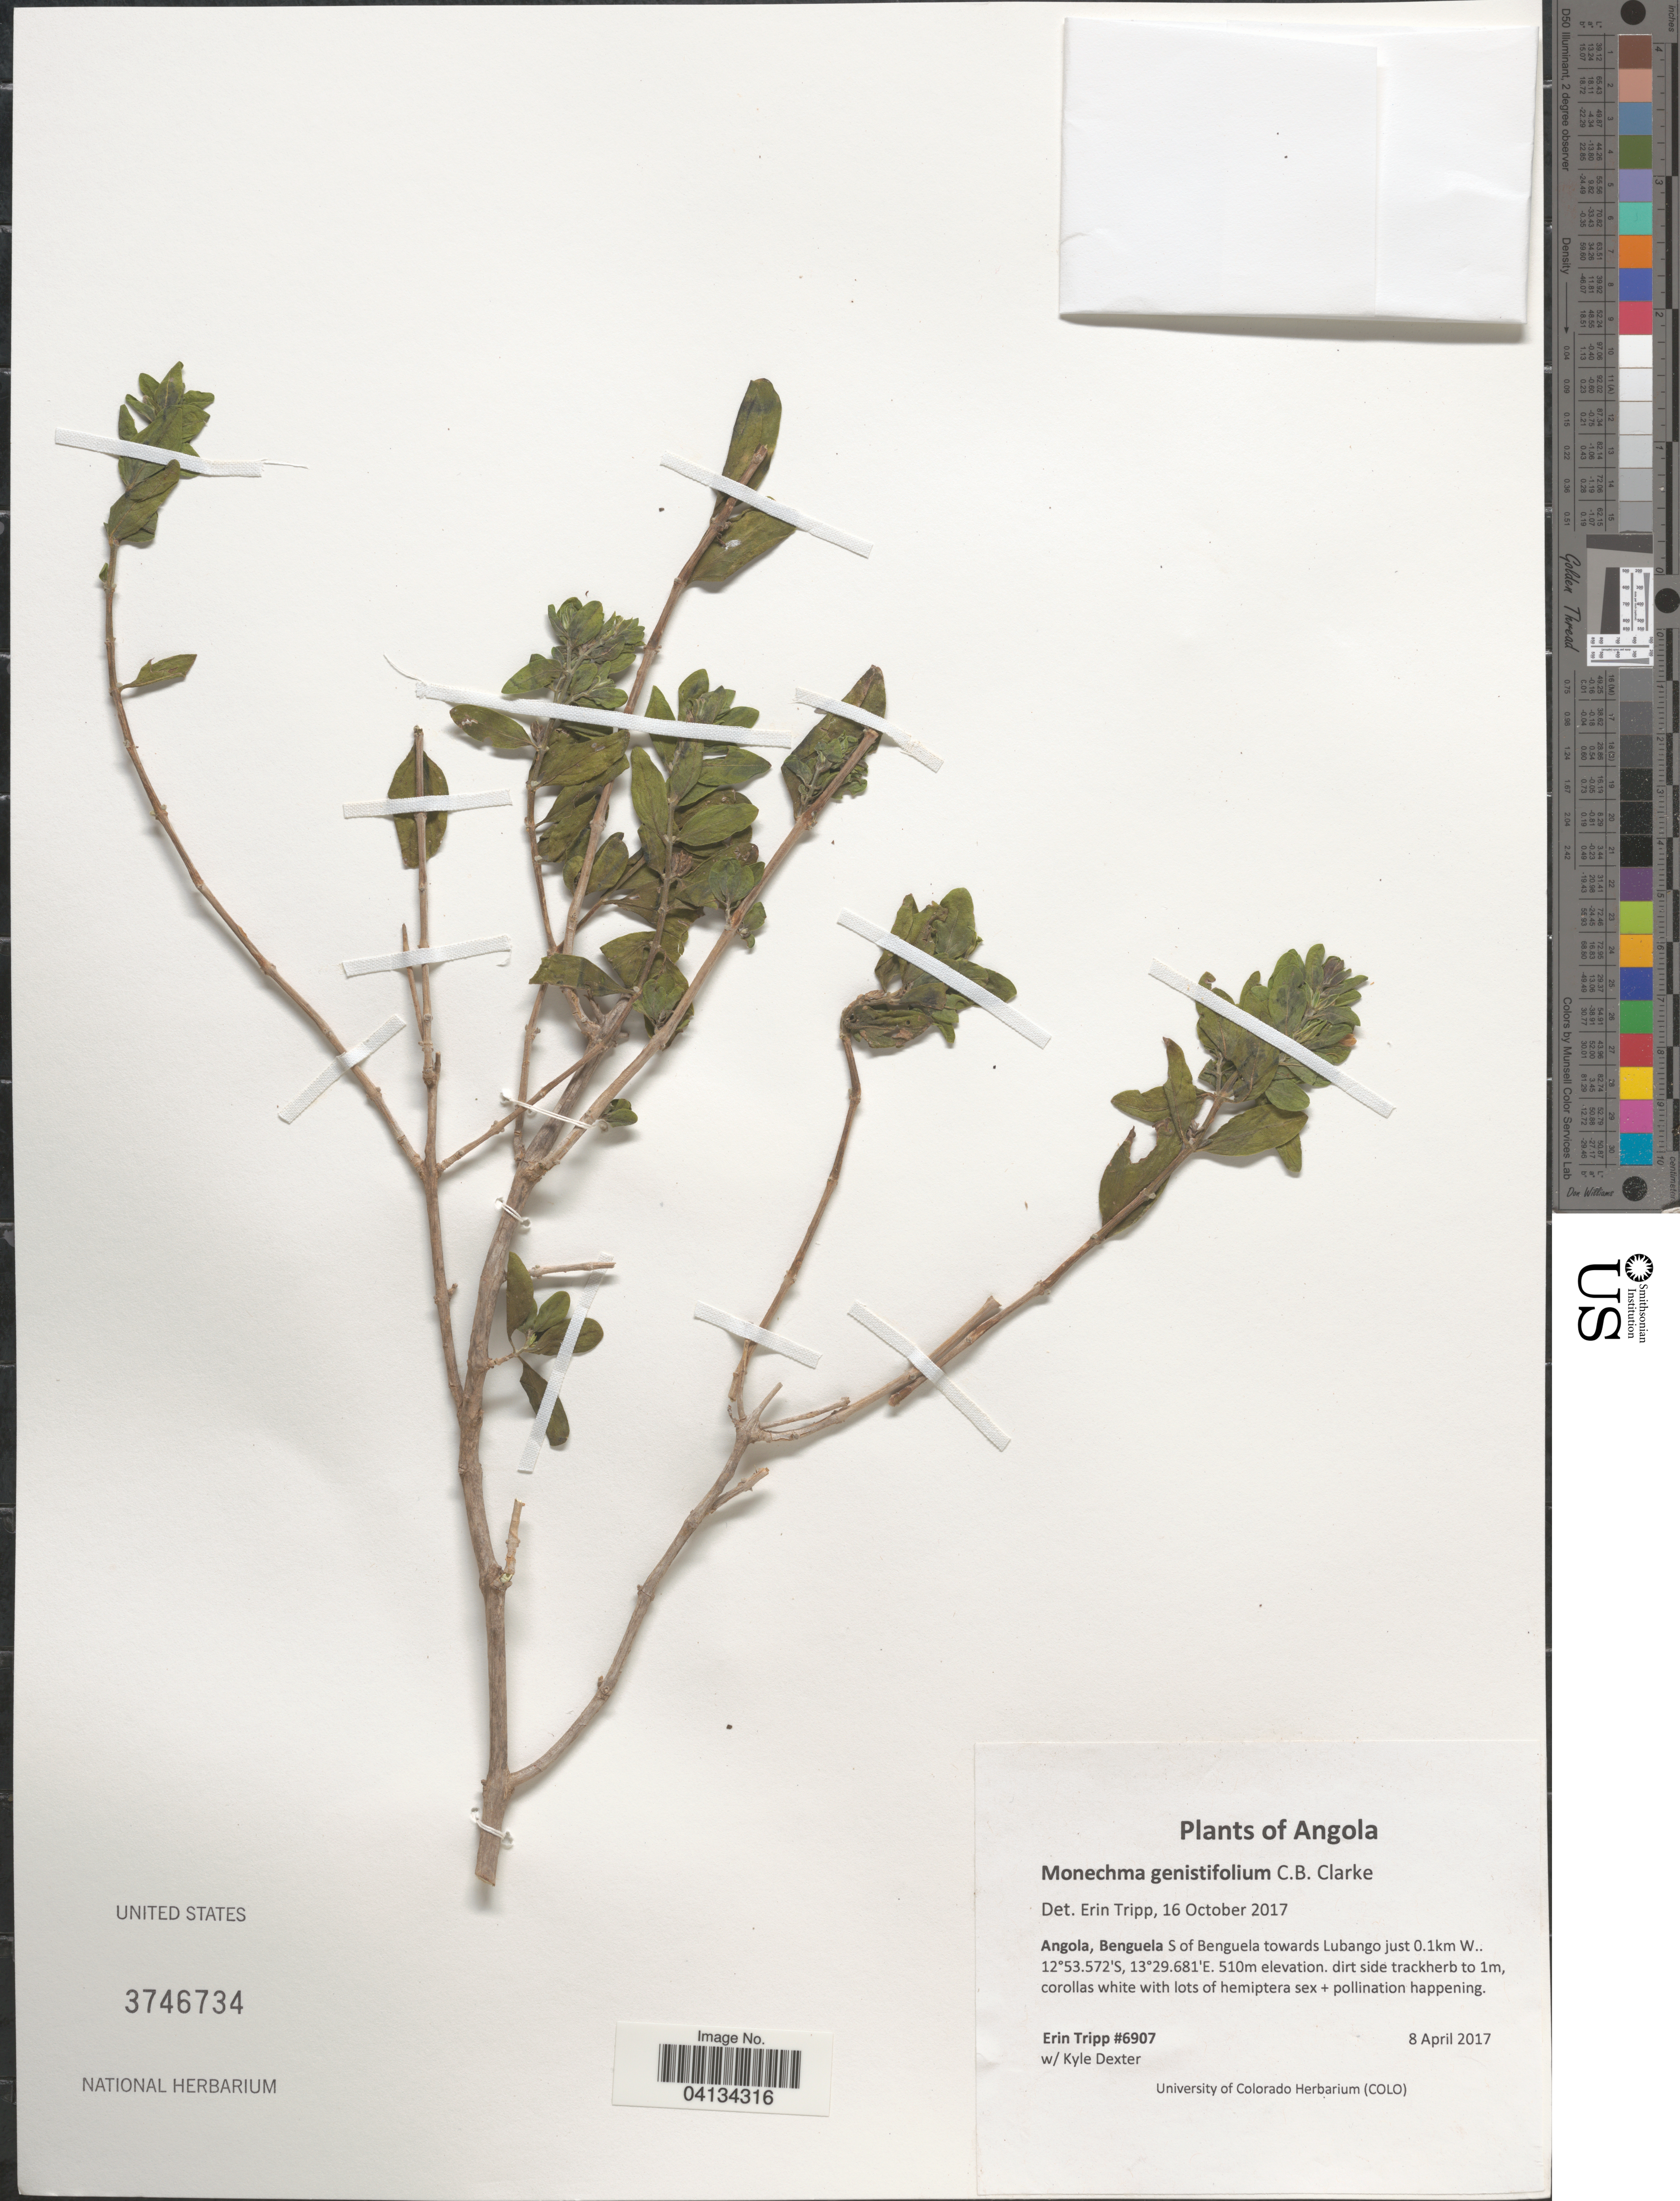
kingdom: Plantae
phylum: Tracheophyta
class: Magnoliopsida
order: Lamiales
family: Acanthaceae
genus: Monechma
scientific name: Monechma genistifolium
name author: C.B. Clarke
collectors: E. Tripp & K. Dexter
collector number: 6907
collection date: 2017-04-08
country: Angola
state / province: Benguela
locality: S of Benguela towards Lubango just 0.1km W.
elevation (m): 510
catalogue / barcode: US 3746734